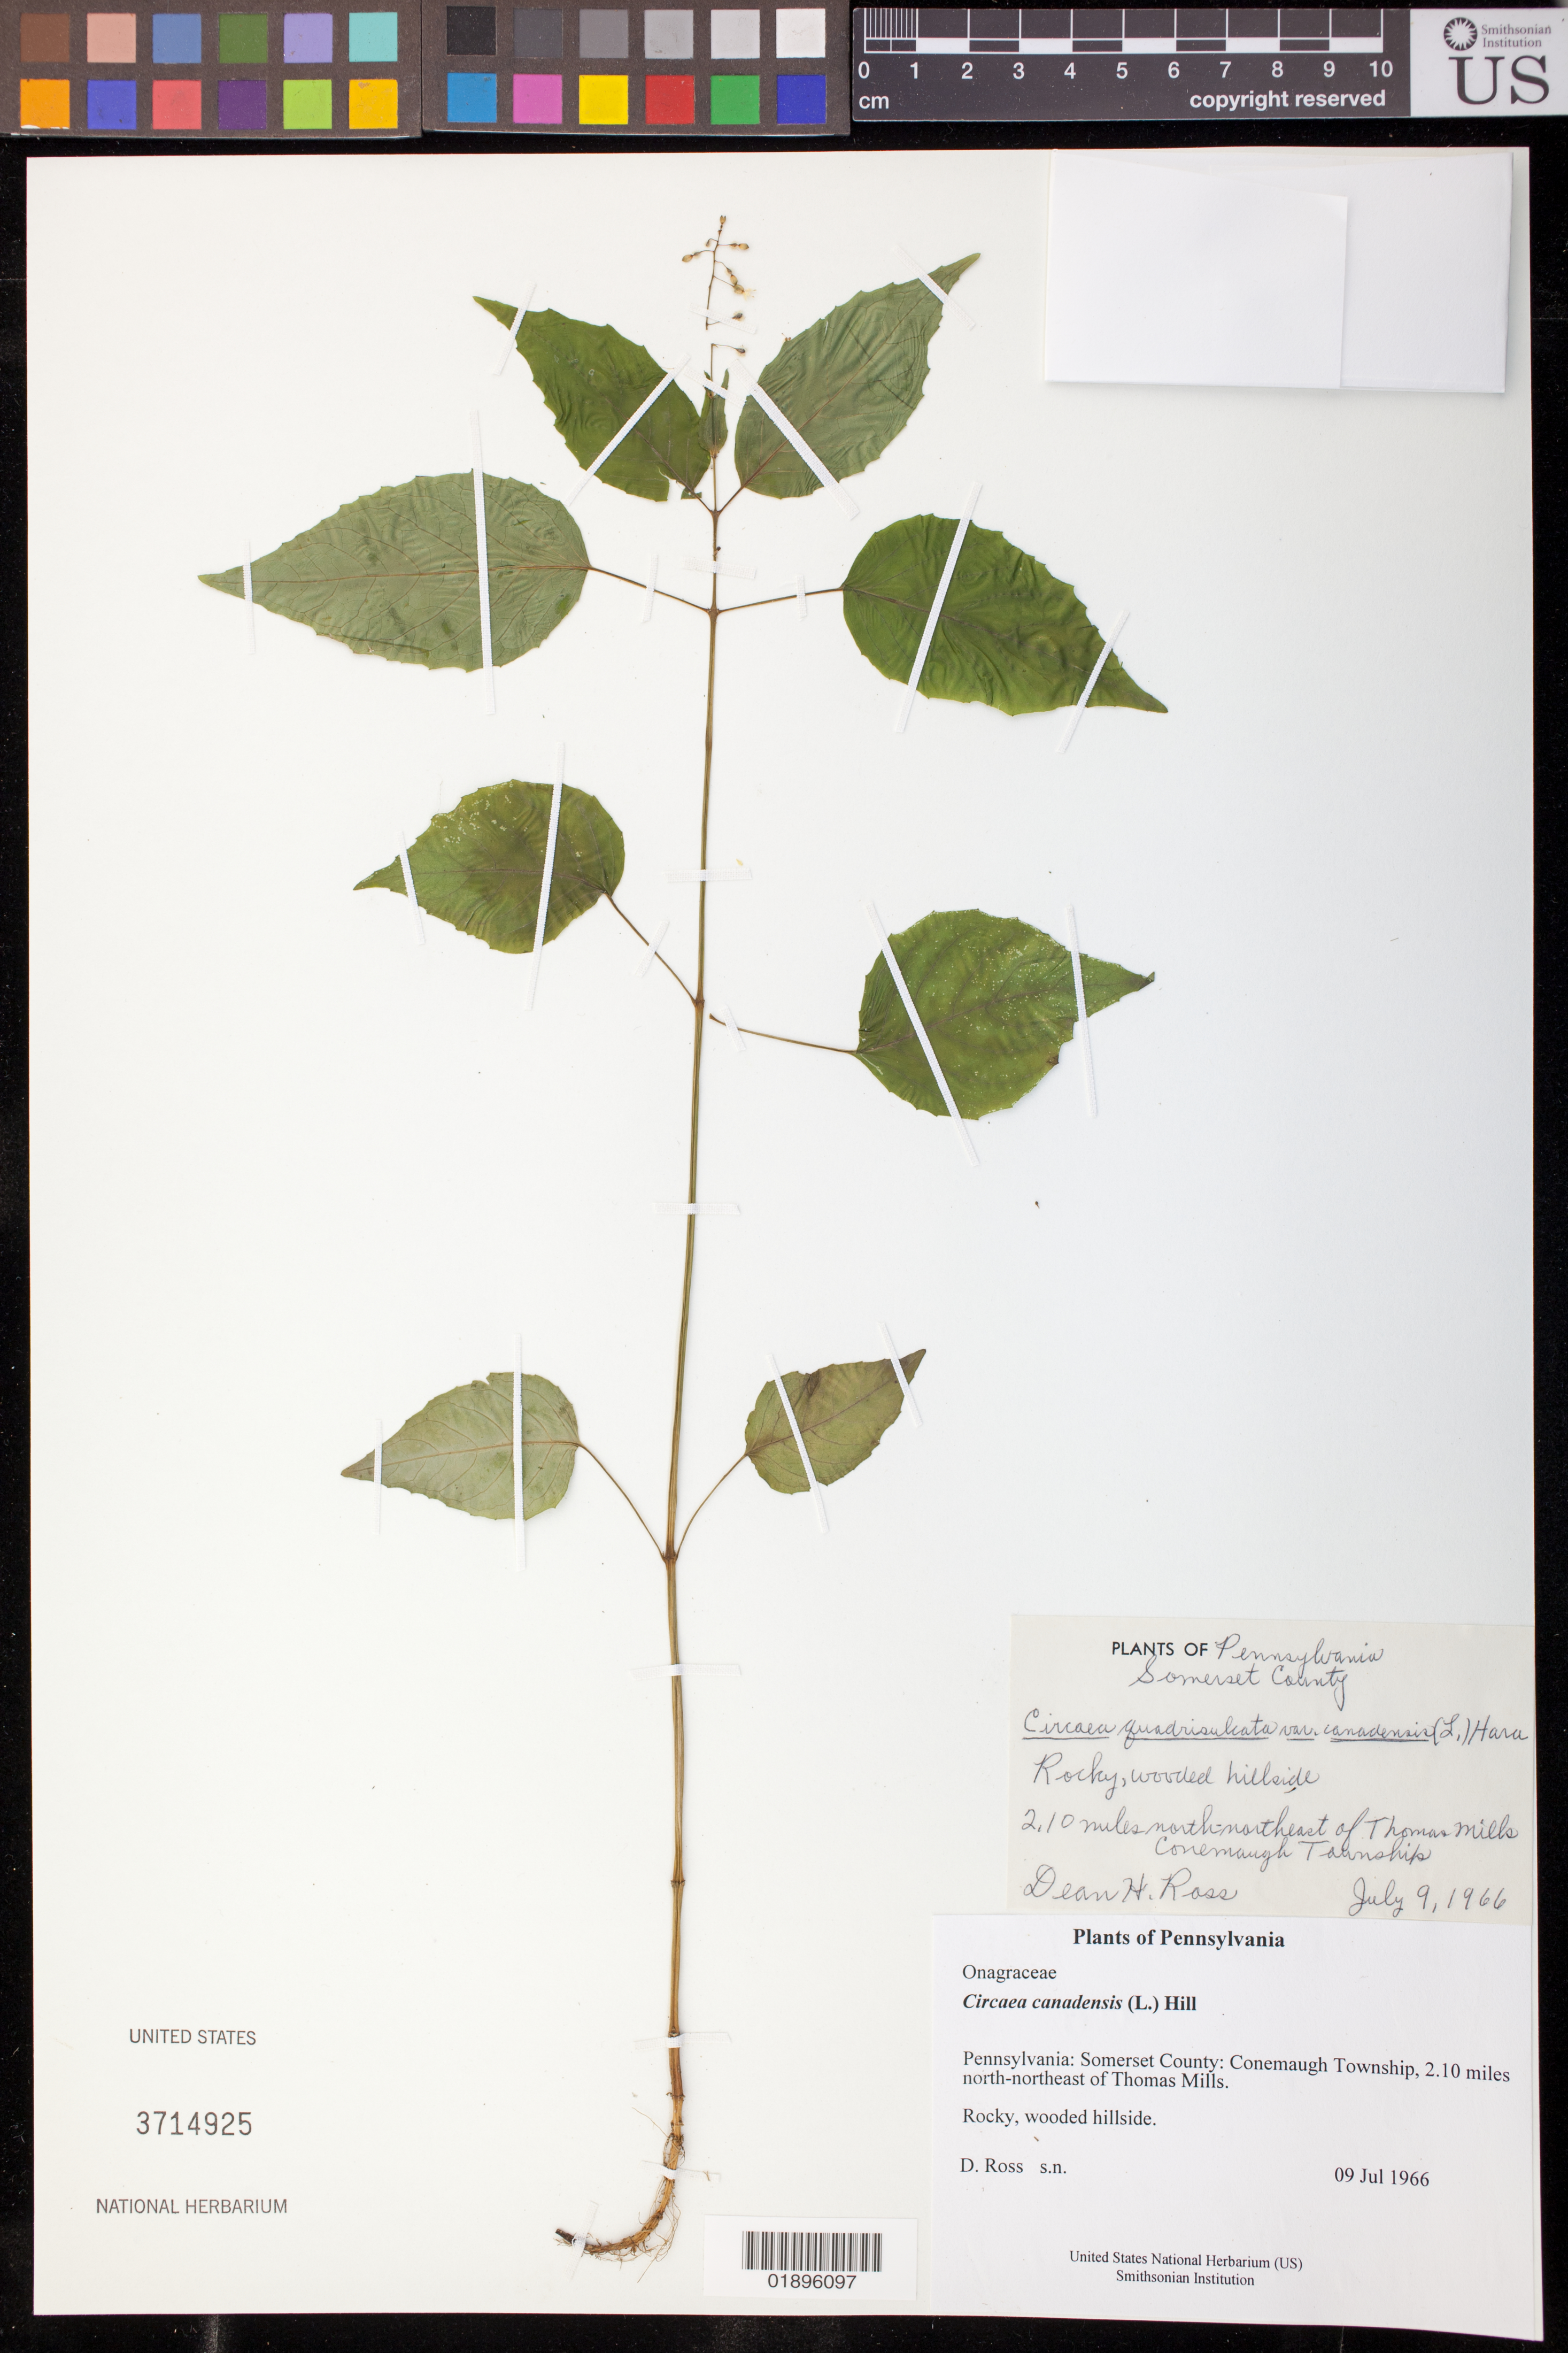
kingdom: Plantae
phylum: Tracheophyta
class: Magnoliopsida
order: Myrtales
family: Onagraceae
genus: Circaea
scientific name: Circaea canadensis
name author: (L.) Hill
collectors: D. Ross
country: United States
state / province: Pennsylvania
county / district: Somerset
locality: Conemaugh Township, 2.10 miles north-northeast of Thomas Mills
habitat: Rocky, wooded hillside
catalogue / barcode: US 3714925